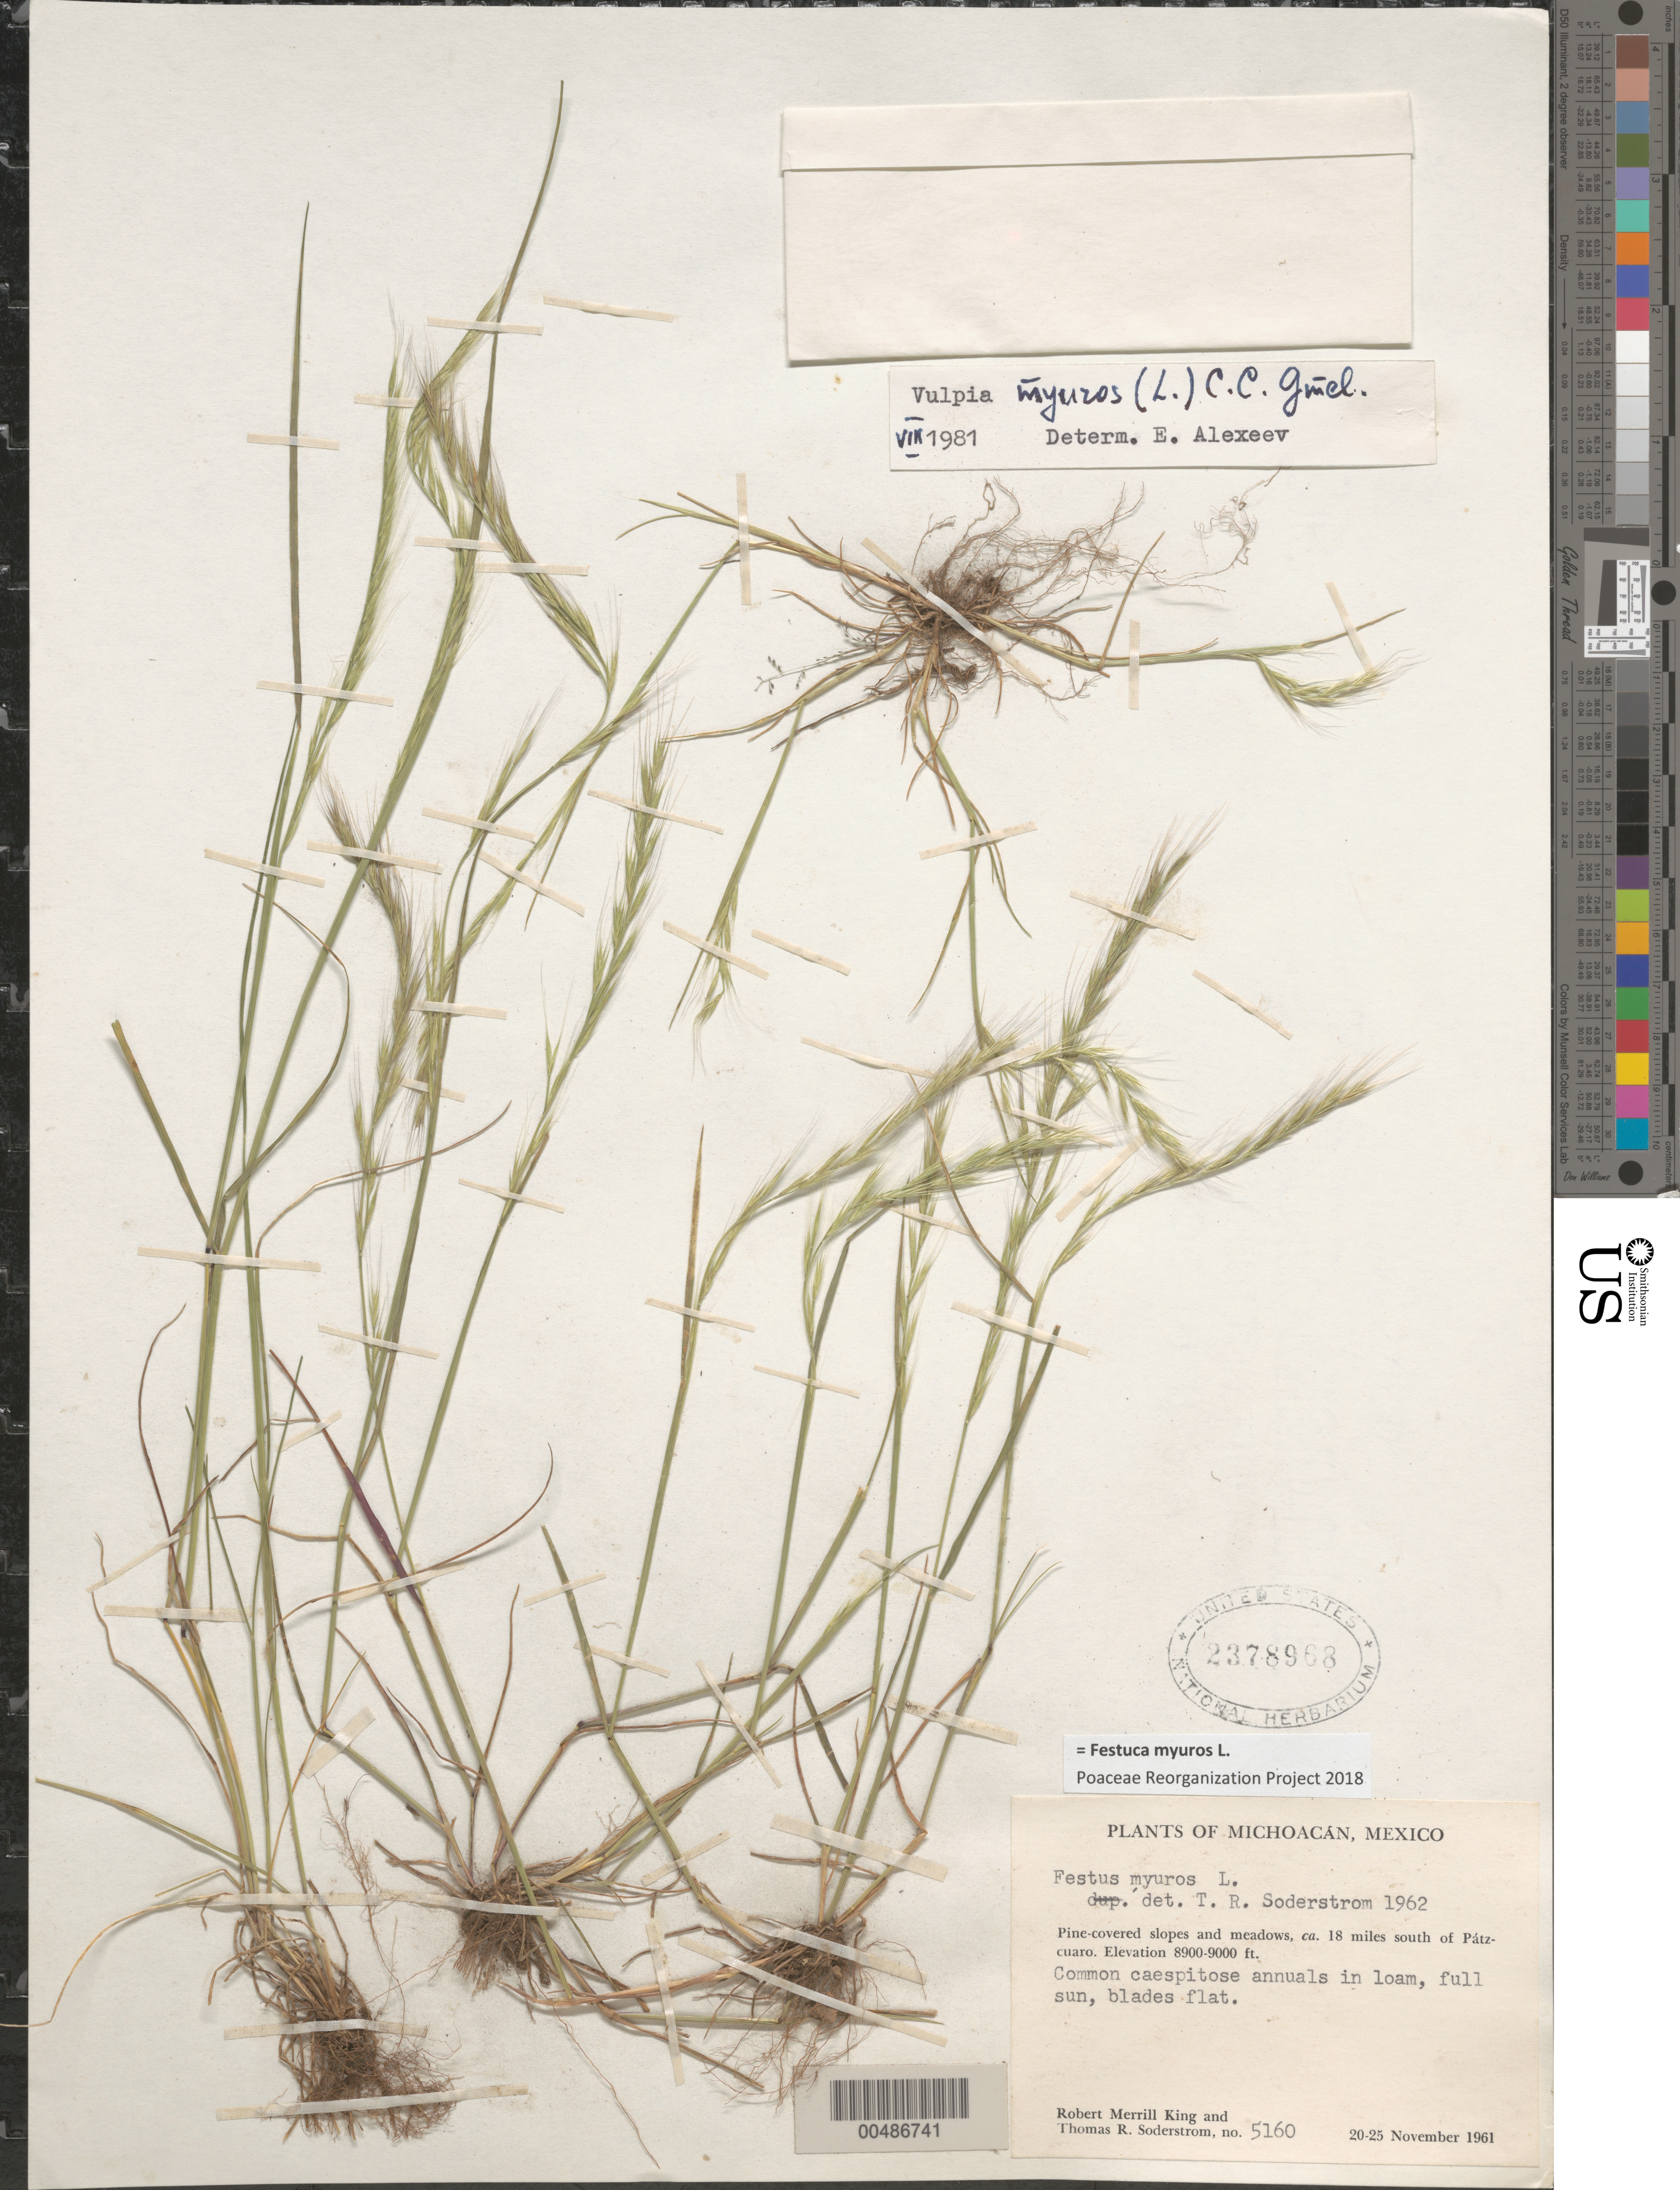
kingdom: Plantae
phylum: Tracheophyta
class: Liliopsida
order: Poales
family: Poaceae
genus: Festuca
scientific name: Festuca myuros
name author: L.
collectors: R. M. King & T. R. Soderstrom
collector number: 5160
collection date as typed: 20 Nov 1961 to 25 Nov 1961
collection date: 1961-11-20/1961-11-25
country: Mexico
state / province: Michoacán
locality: About 8 mi S of Pátzcuaro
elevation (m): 2713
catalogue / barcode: US 2378968